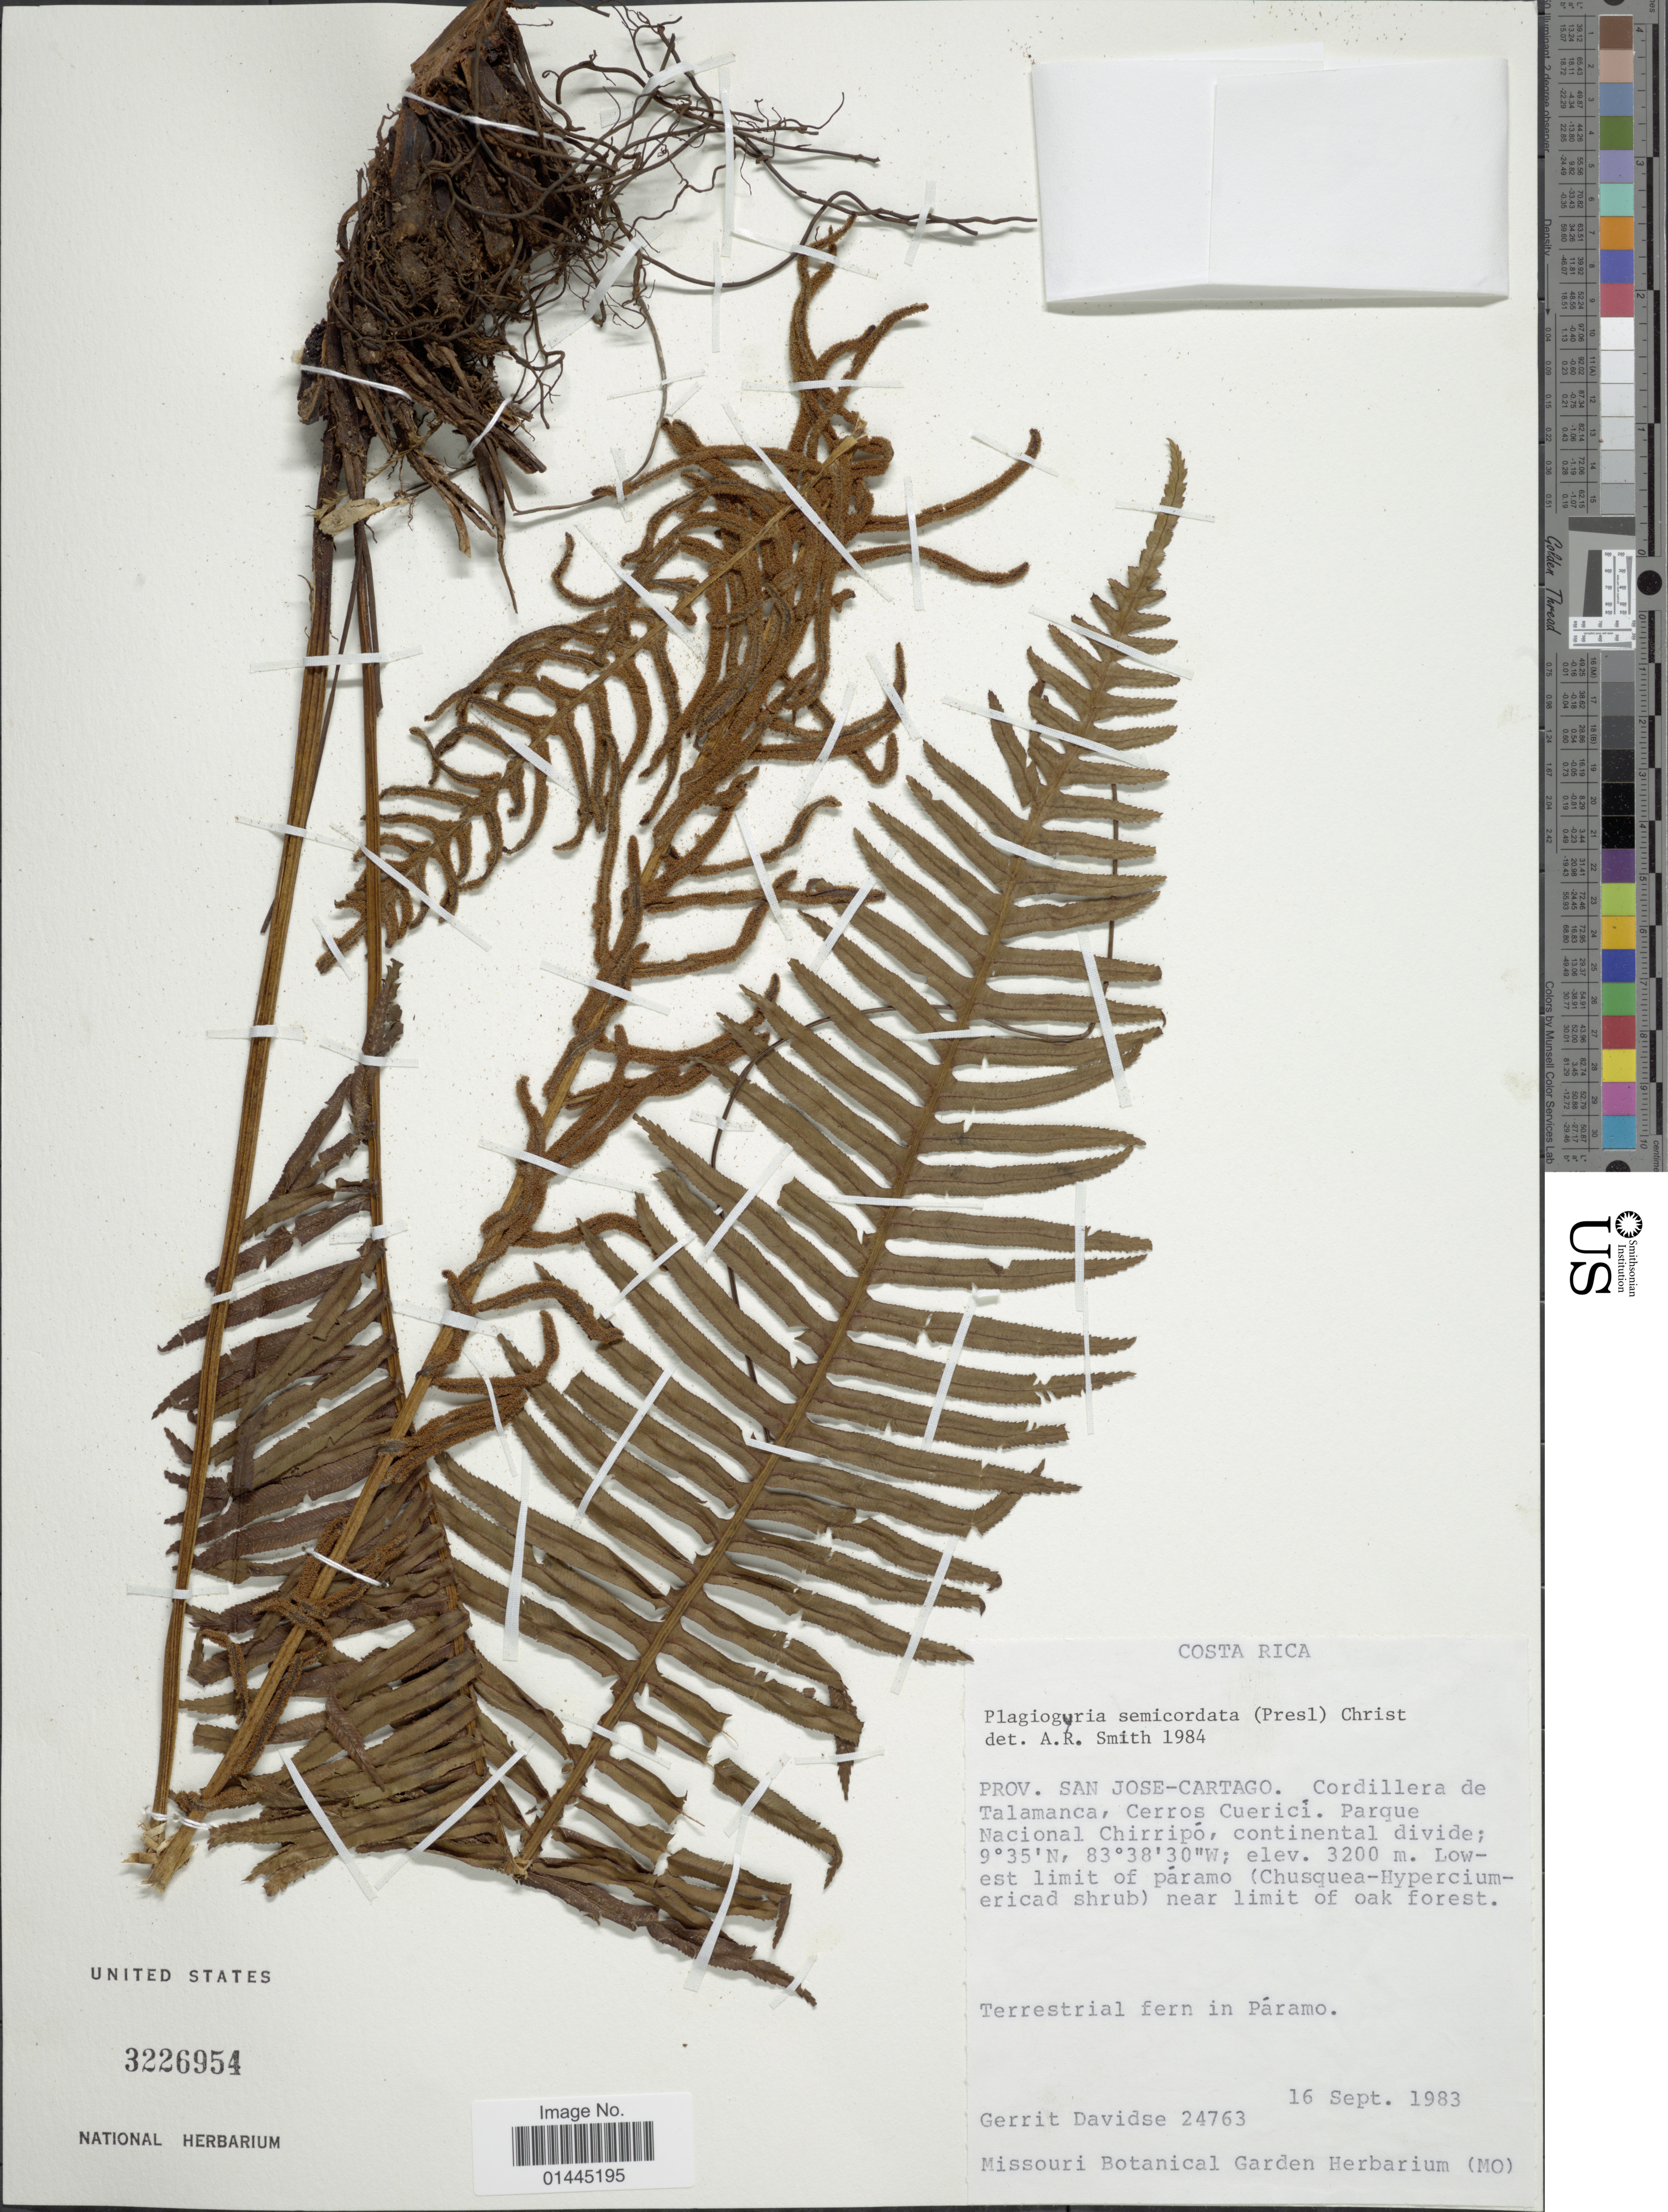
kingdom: Plantae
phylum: Tracheophyta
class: Polypodiopsida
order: Cyatheales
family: Plagiogyriaceae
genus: Plagiogyria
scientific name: Plagiogyria costaricensis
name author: Mett. ex Kuhn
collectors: G. Davidse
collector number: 24763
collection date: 1983-09-16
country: Costa Rica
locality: Prov. San Jose-Cartago, Cordillera de Talamanca, Cerros Cuerici, Parque Nacional Chirripo, continental divide.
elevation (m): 3200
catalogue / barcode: US 3226954